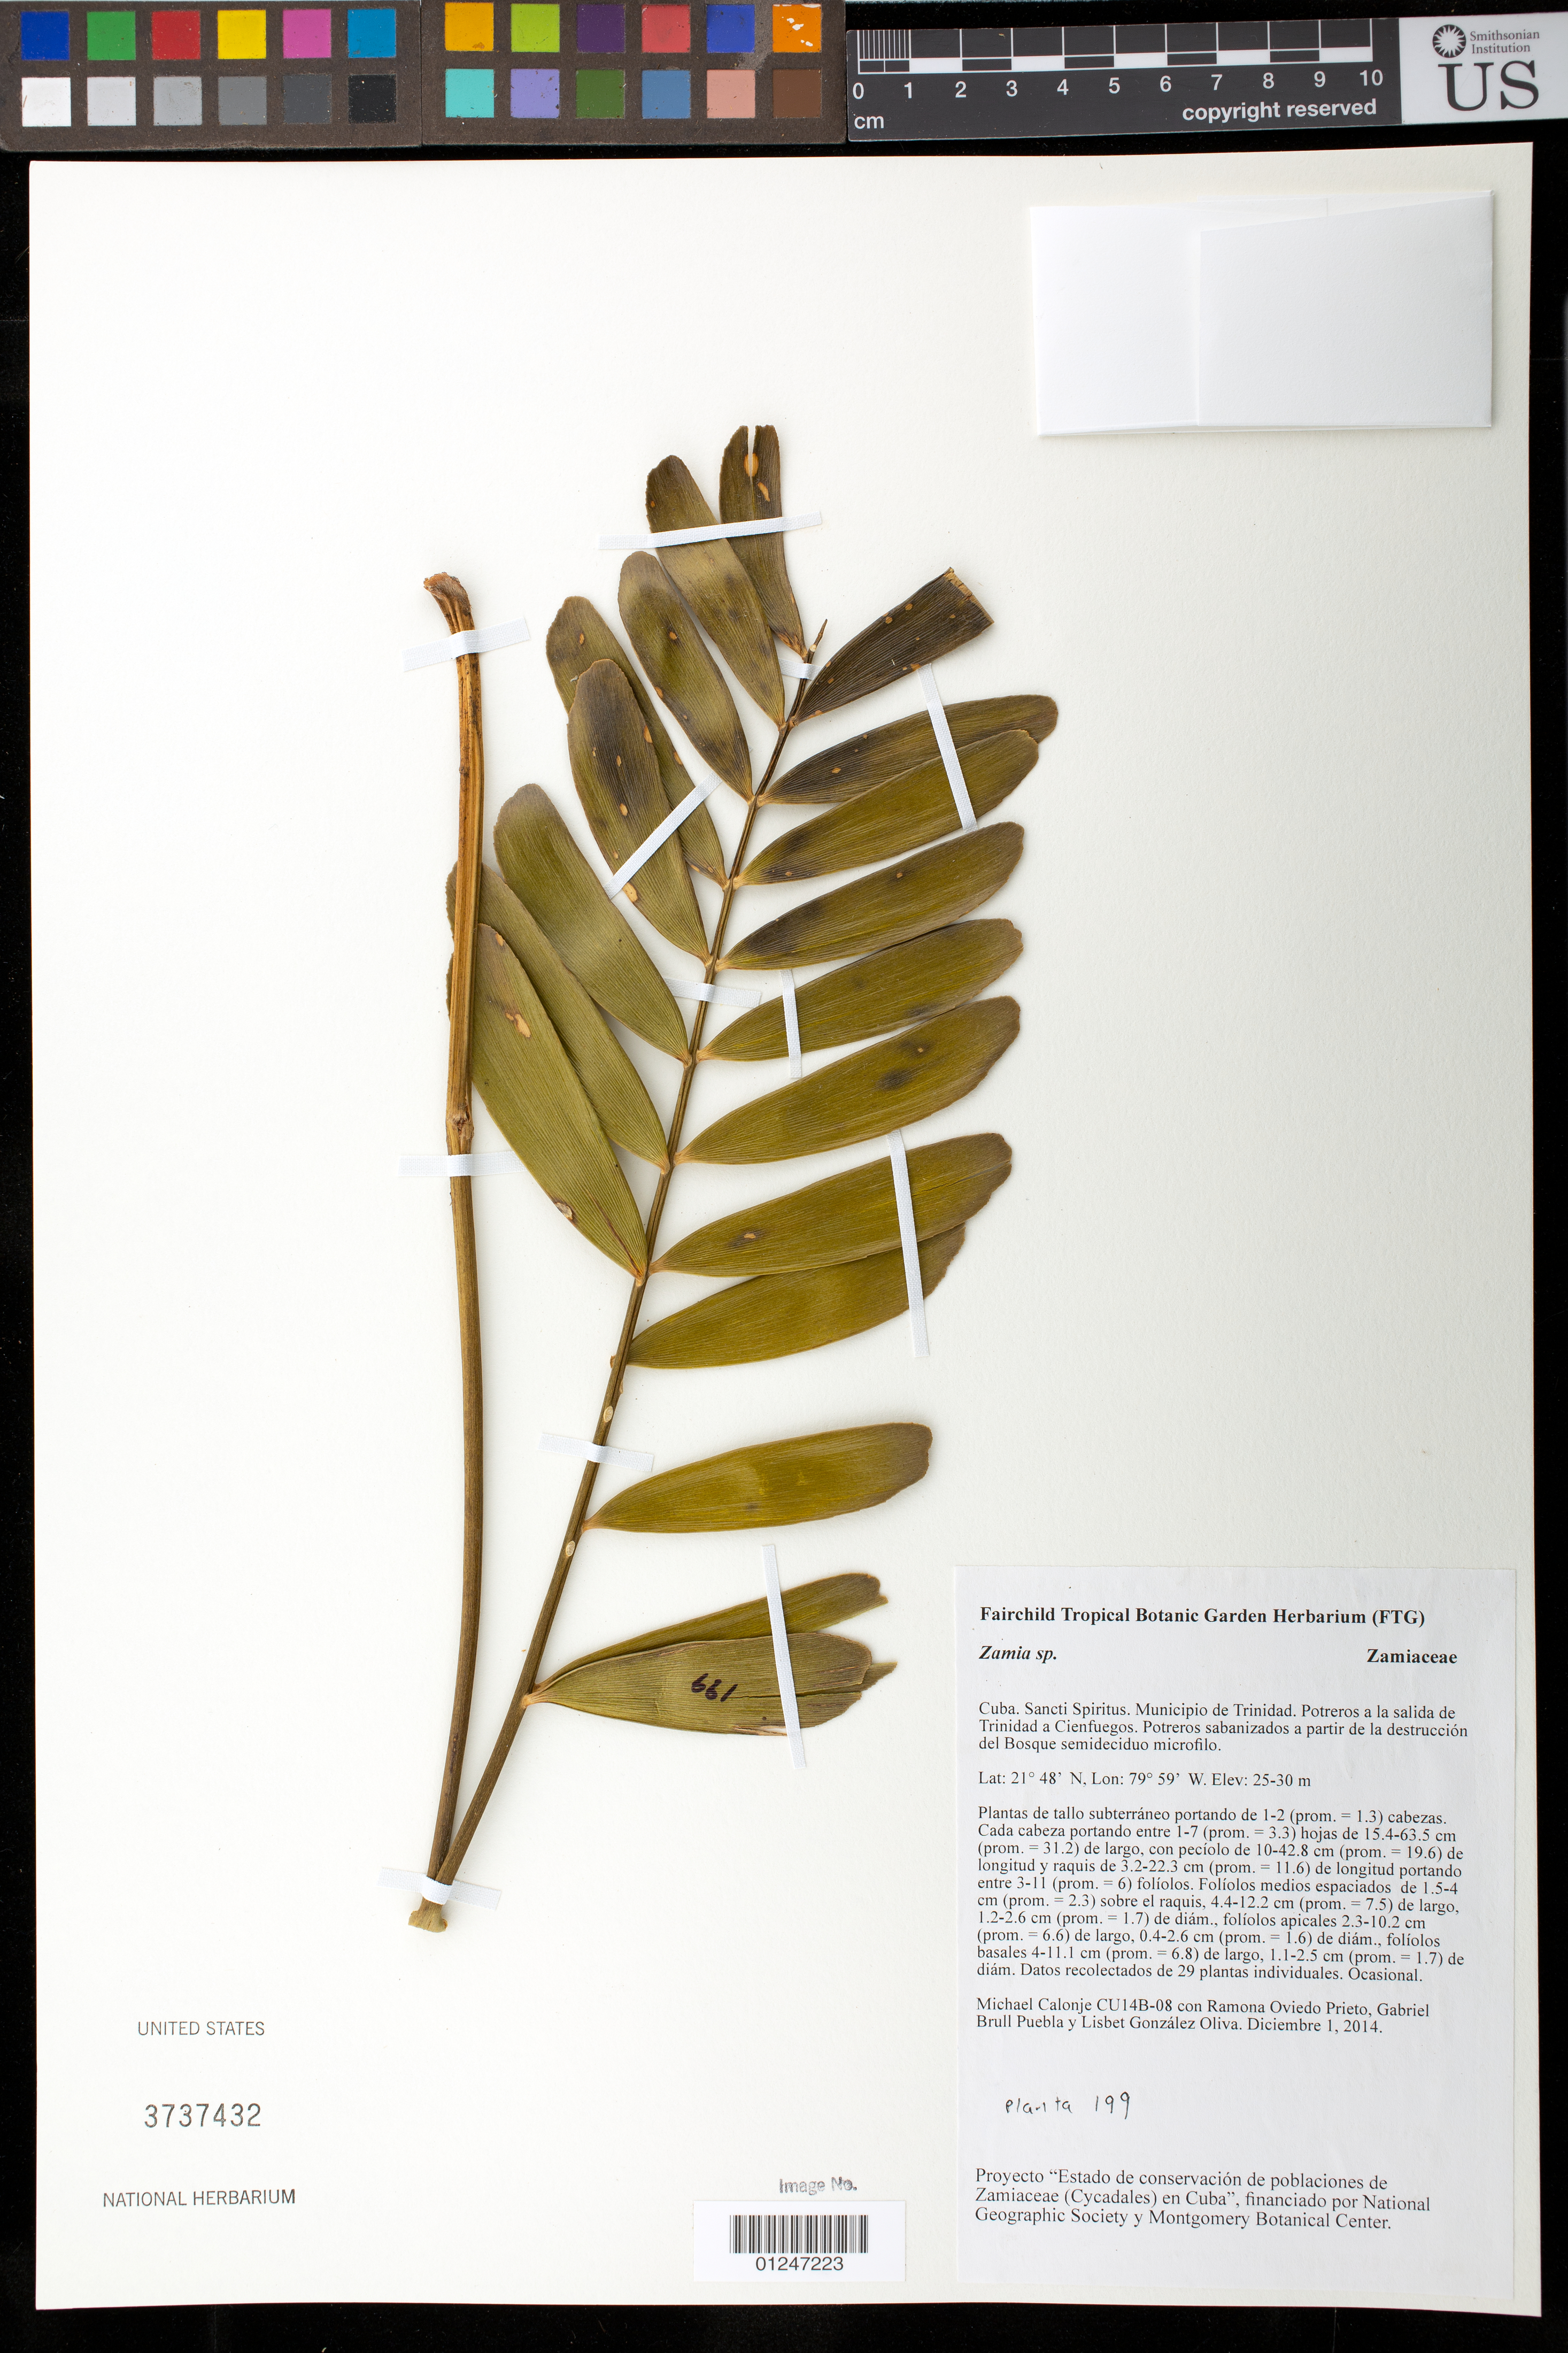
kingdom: Plantae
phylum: Tracheophyta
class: Cycadopsida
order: Cycadales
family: Zamiaceae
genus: Zamia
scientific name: Zamia sp.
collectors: M. Calonje et al.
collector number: CU14B-08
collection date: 2014-12-01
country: Cuba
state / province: Sancti Spíritus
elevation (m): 25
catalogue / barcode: US 3737432